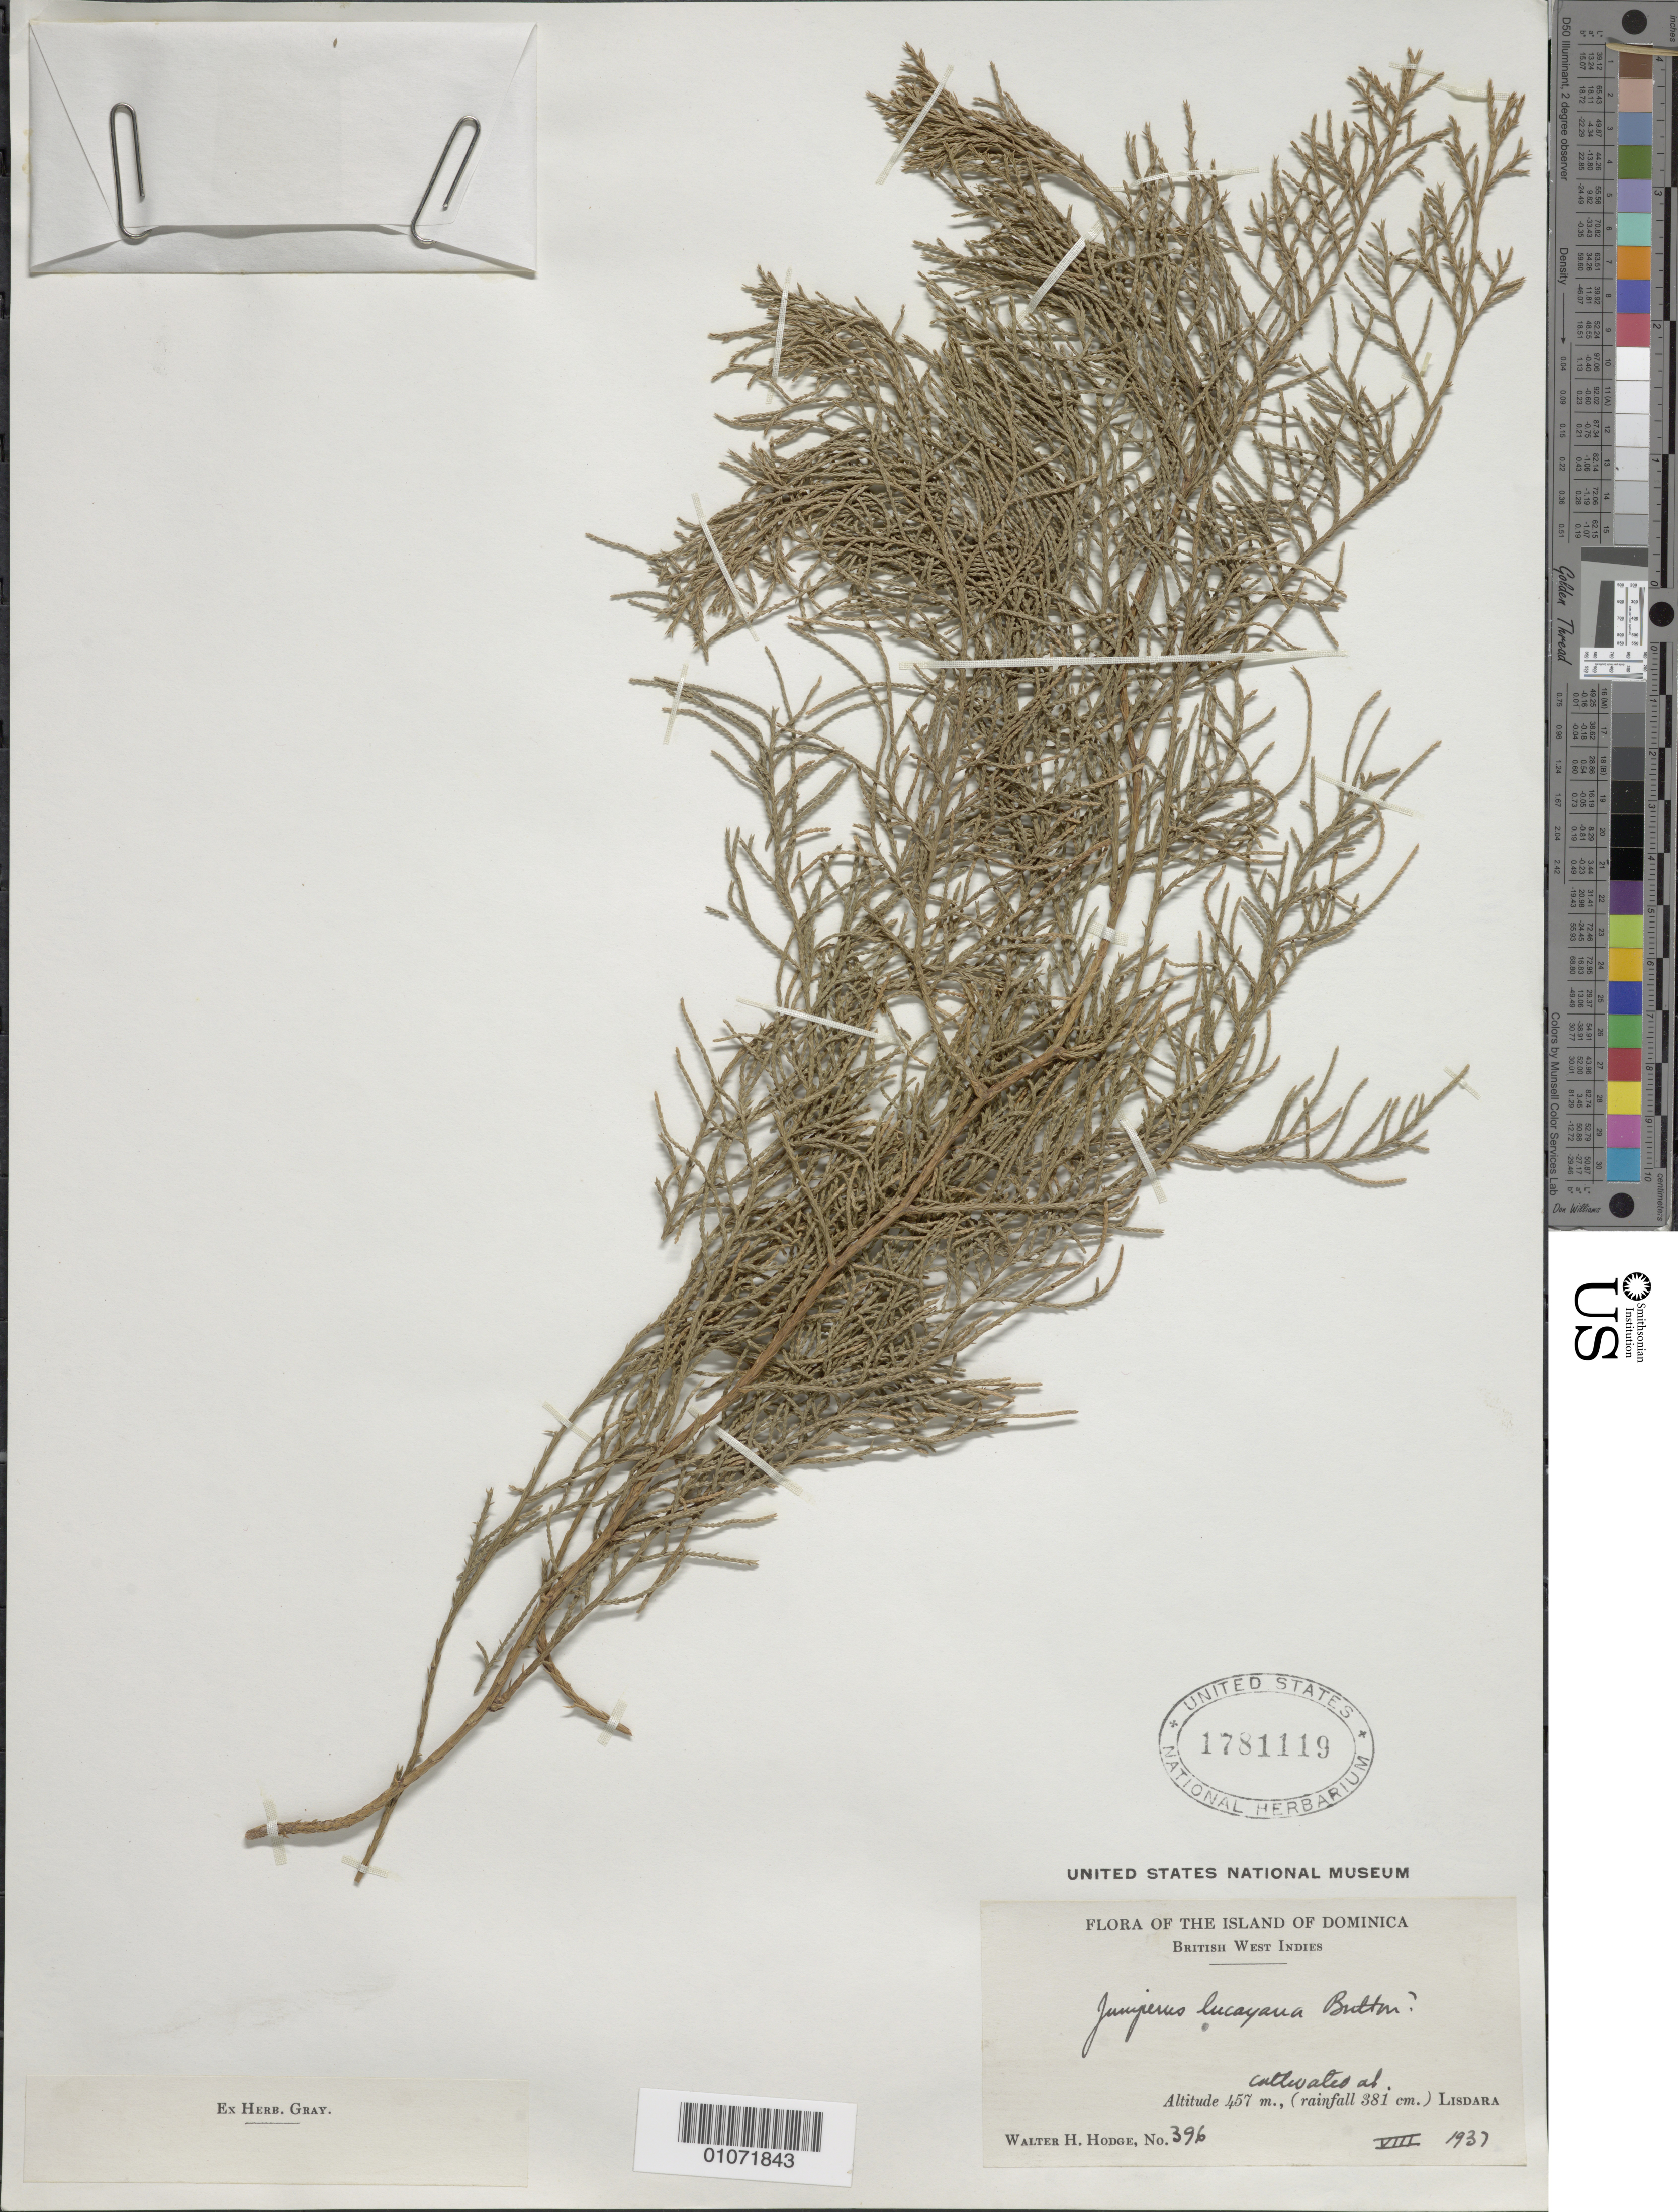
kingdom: Plantae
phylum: Tracheophyta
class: Pinopsida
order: Pinales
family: Cupressaceae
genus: Juniperus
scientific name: Juniperus lucayana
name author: Britton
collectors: W. Hodge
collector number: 396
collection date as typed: Jul 1937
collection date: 1937-07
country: Dominica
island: Dominica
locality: Lisdara. 381 cm rainfall.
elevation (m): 457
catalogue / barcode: US 1781119